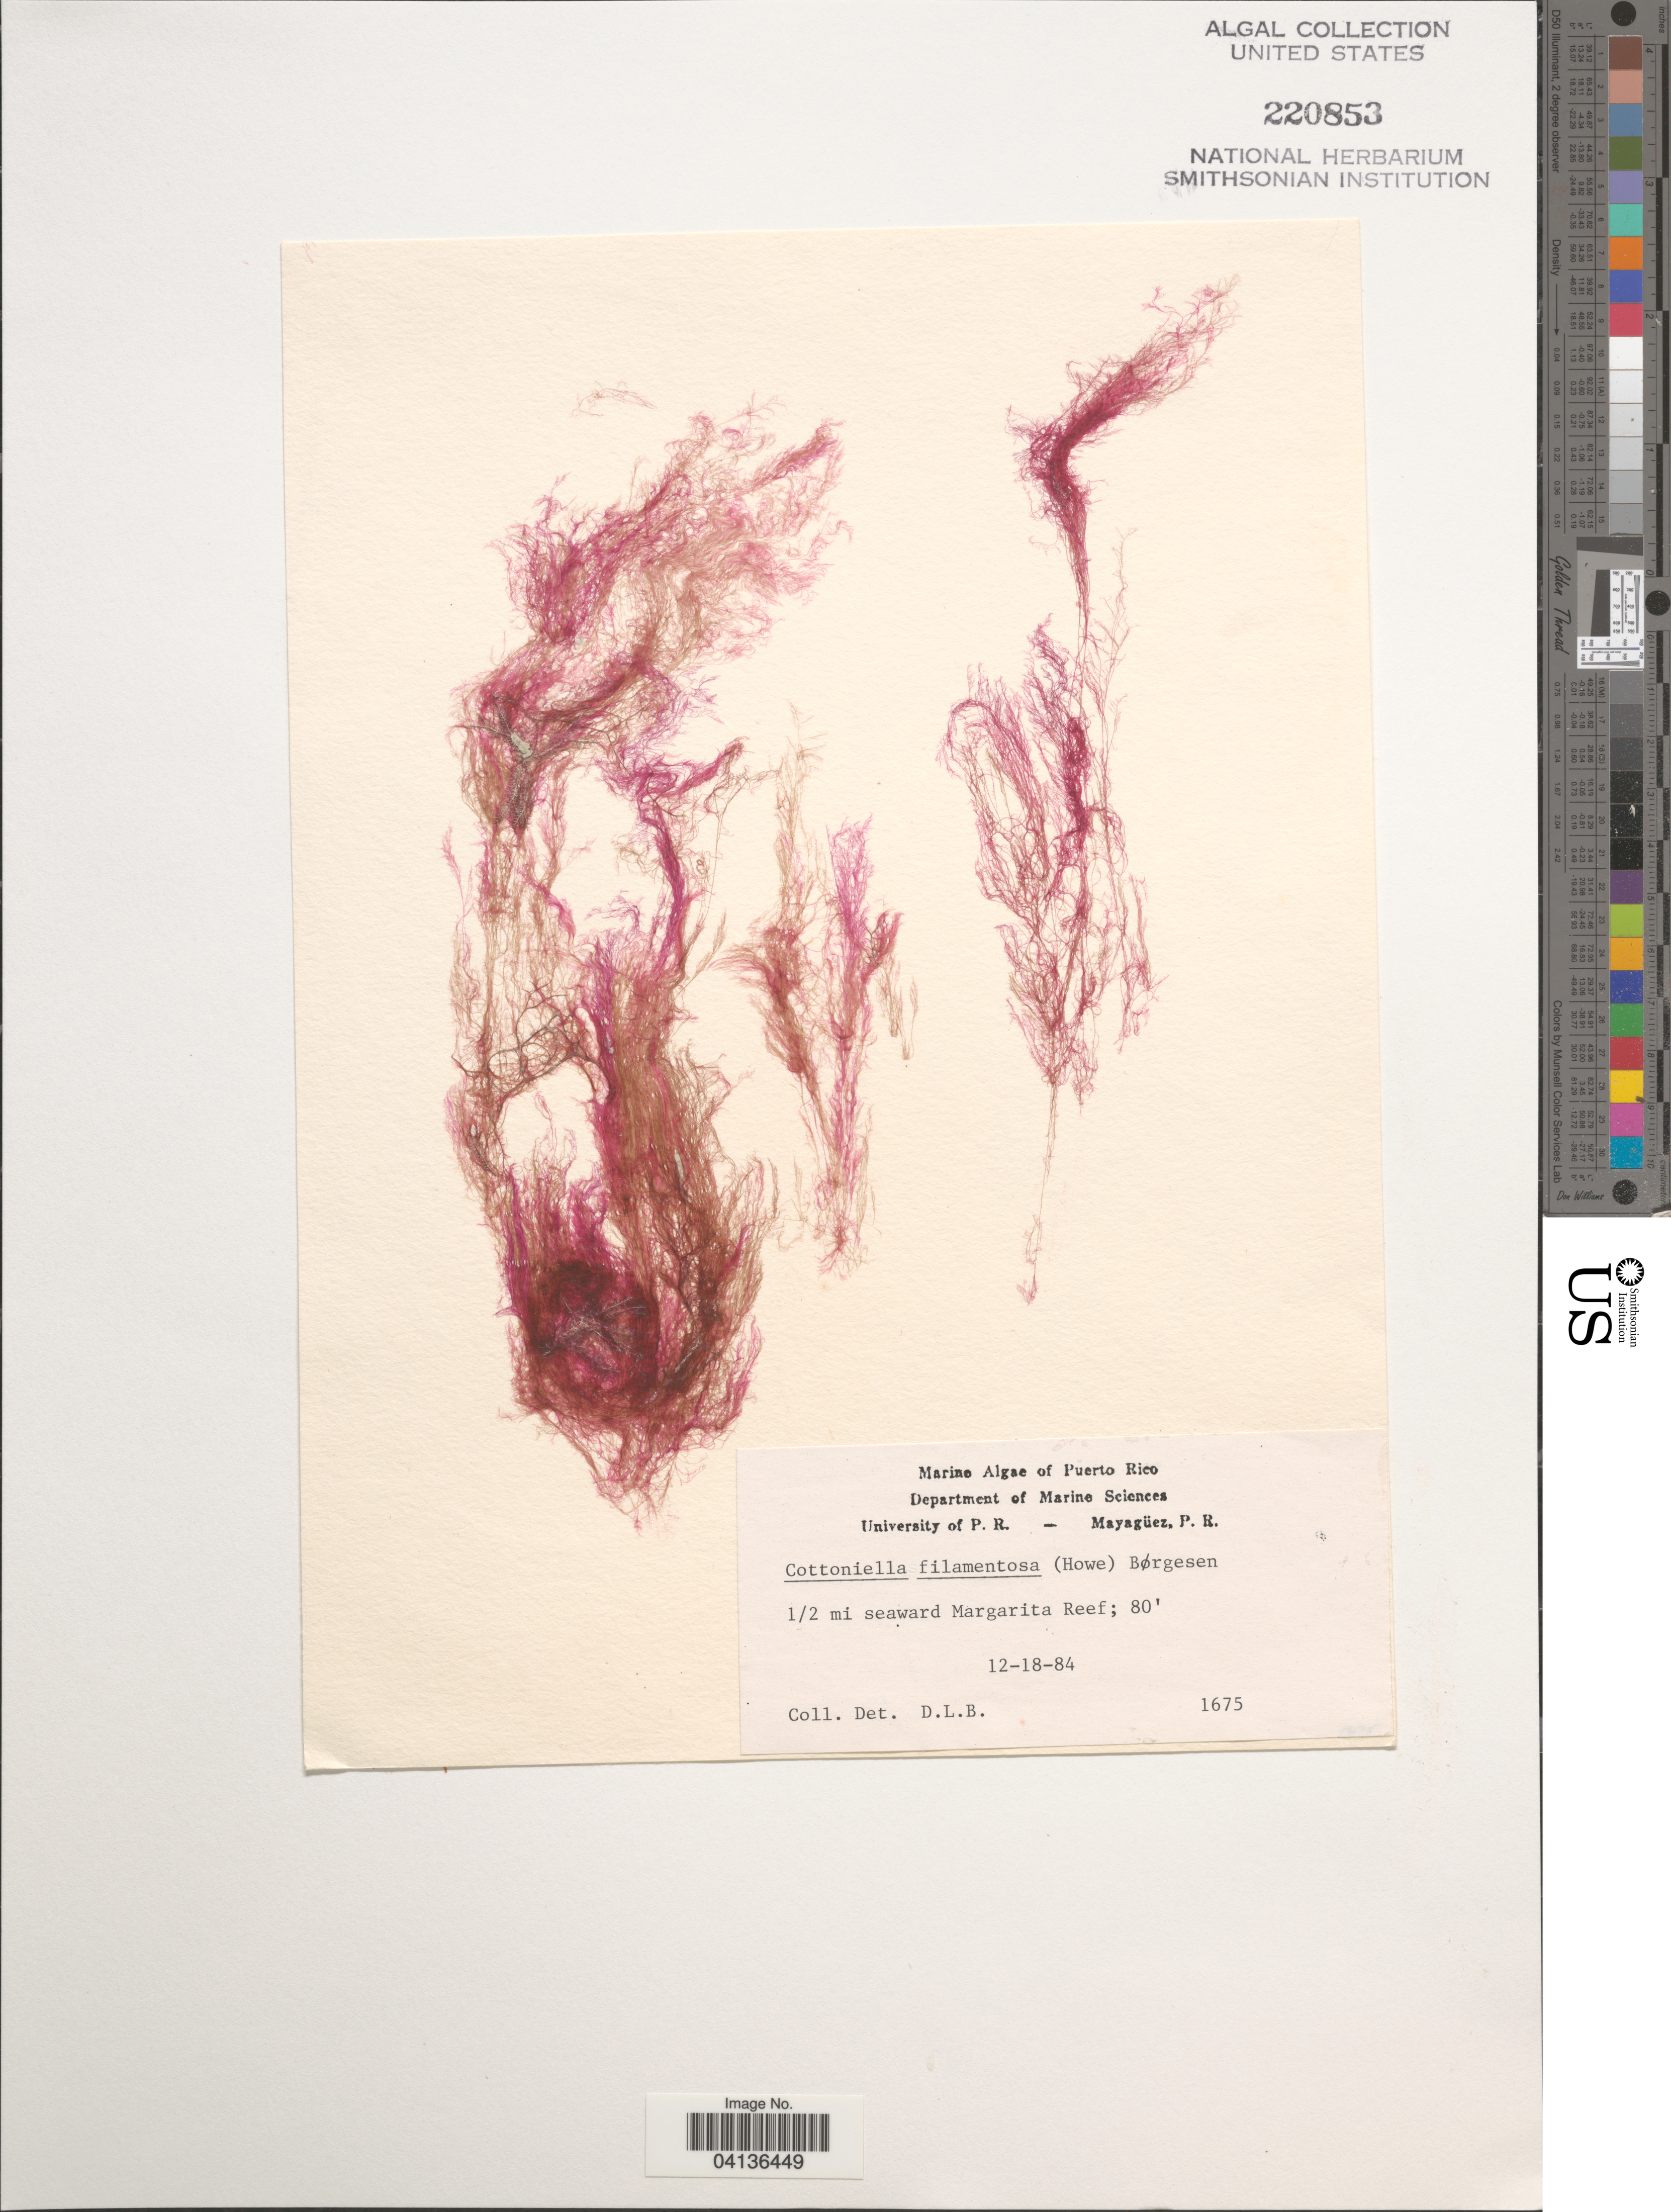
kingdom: Plantae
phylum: Rhodophyta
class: Florideophyceae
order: Ceramiales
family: Sarcomeniaceae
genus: Cottoniella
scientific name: Cottoniella filamentosa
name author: (M. Howe) Børgesen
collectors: D. L. B.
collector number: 1675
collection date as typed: Transcribed d/m/y: 18/12/84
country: Puerto Rico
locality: ½ mi searward Margarita Reef.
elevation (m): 24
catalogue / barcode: US 220853